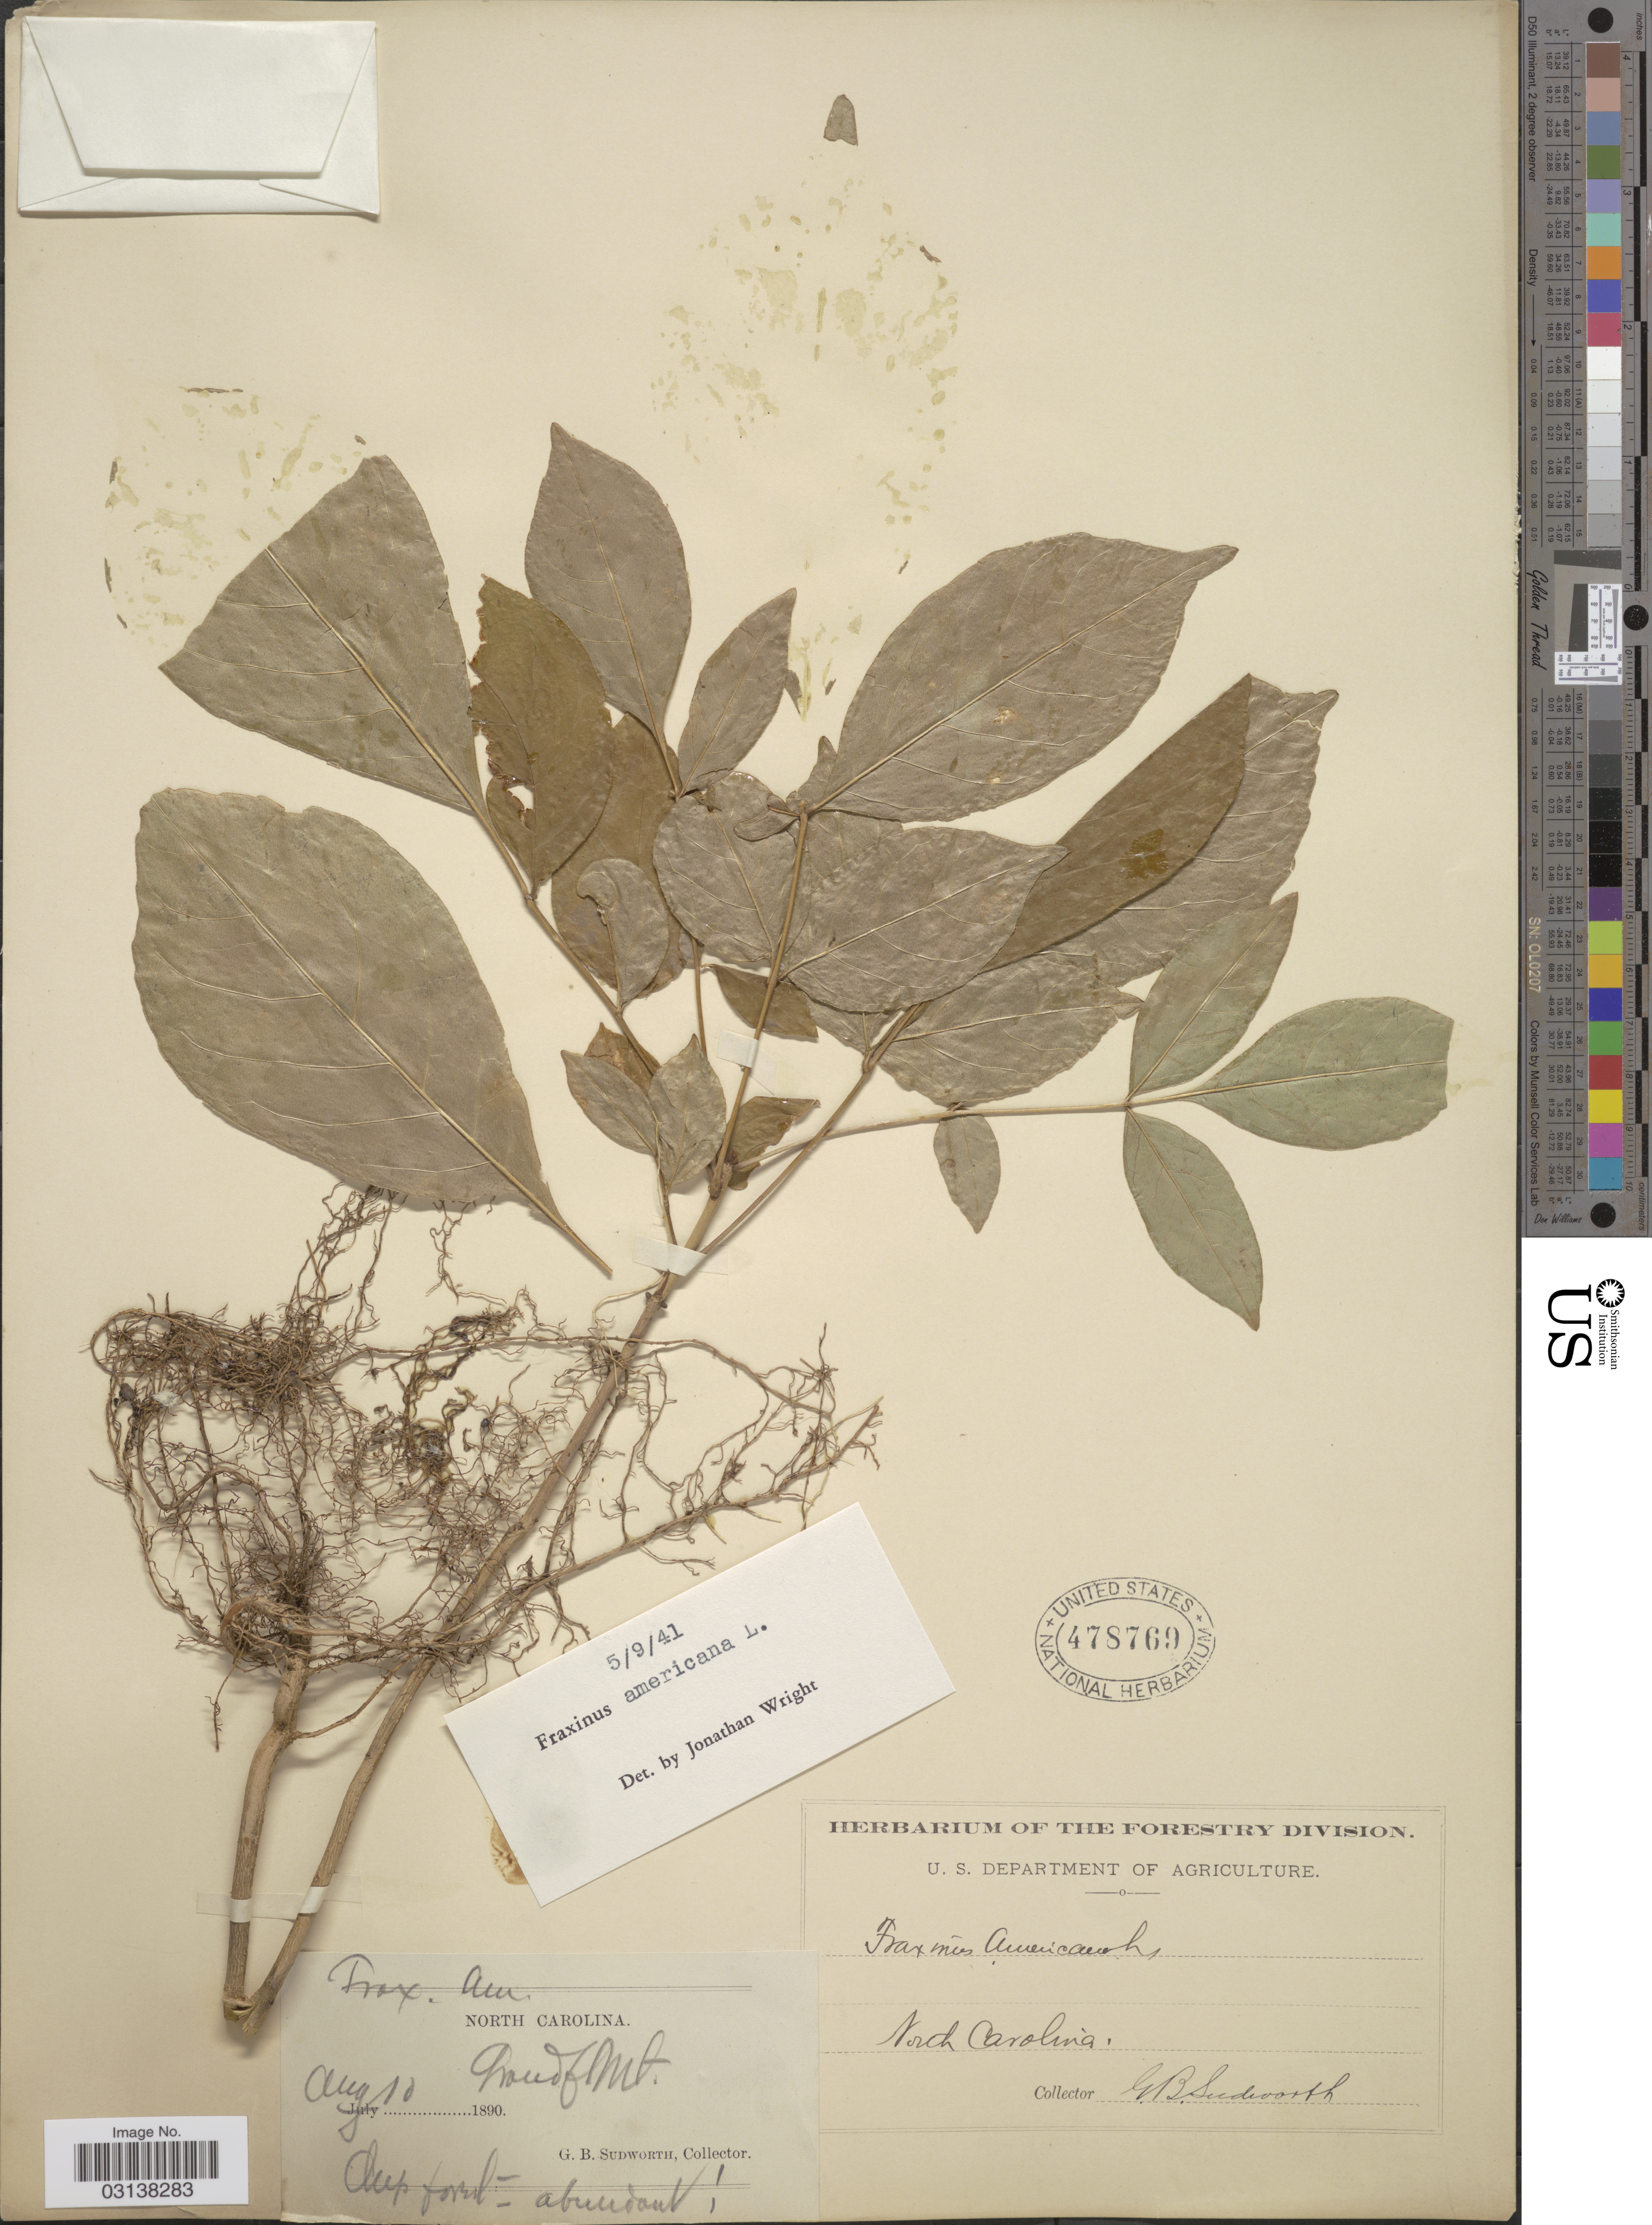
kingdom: Plantae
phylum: Tracheophyta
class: Magnoliopsida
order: Lamiales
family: Oleaceae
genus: Fraxinus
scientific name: Fraxinus americana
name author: L.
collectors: G. B. Sudworth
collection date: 1890-08-10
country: United States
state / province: North Carolina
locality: Grandf. Mt.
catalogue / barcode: US 478769